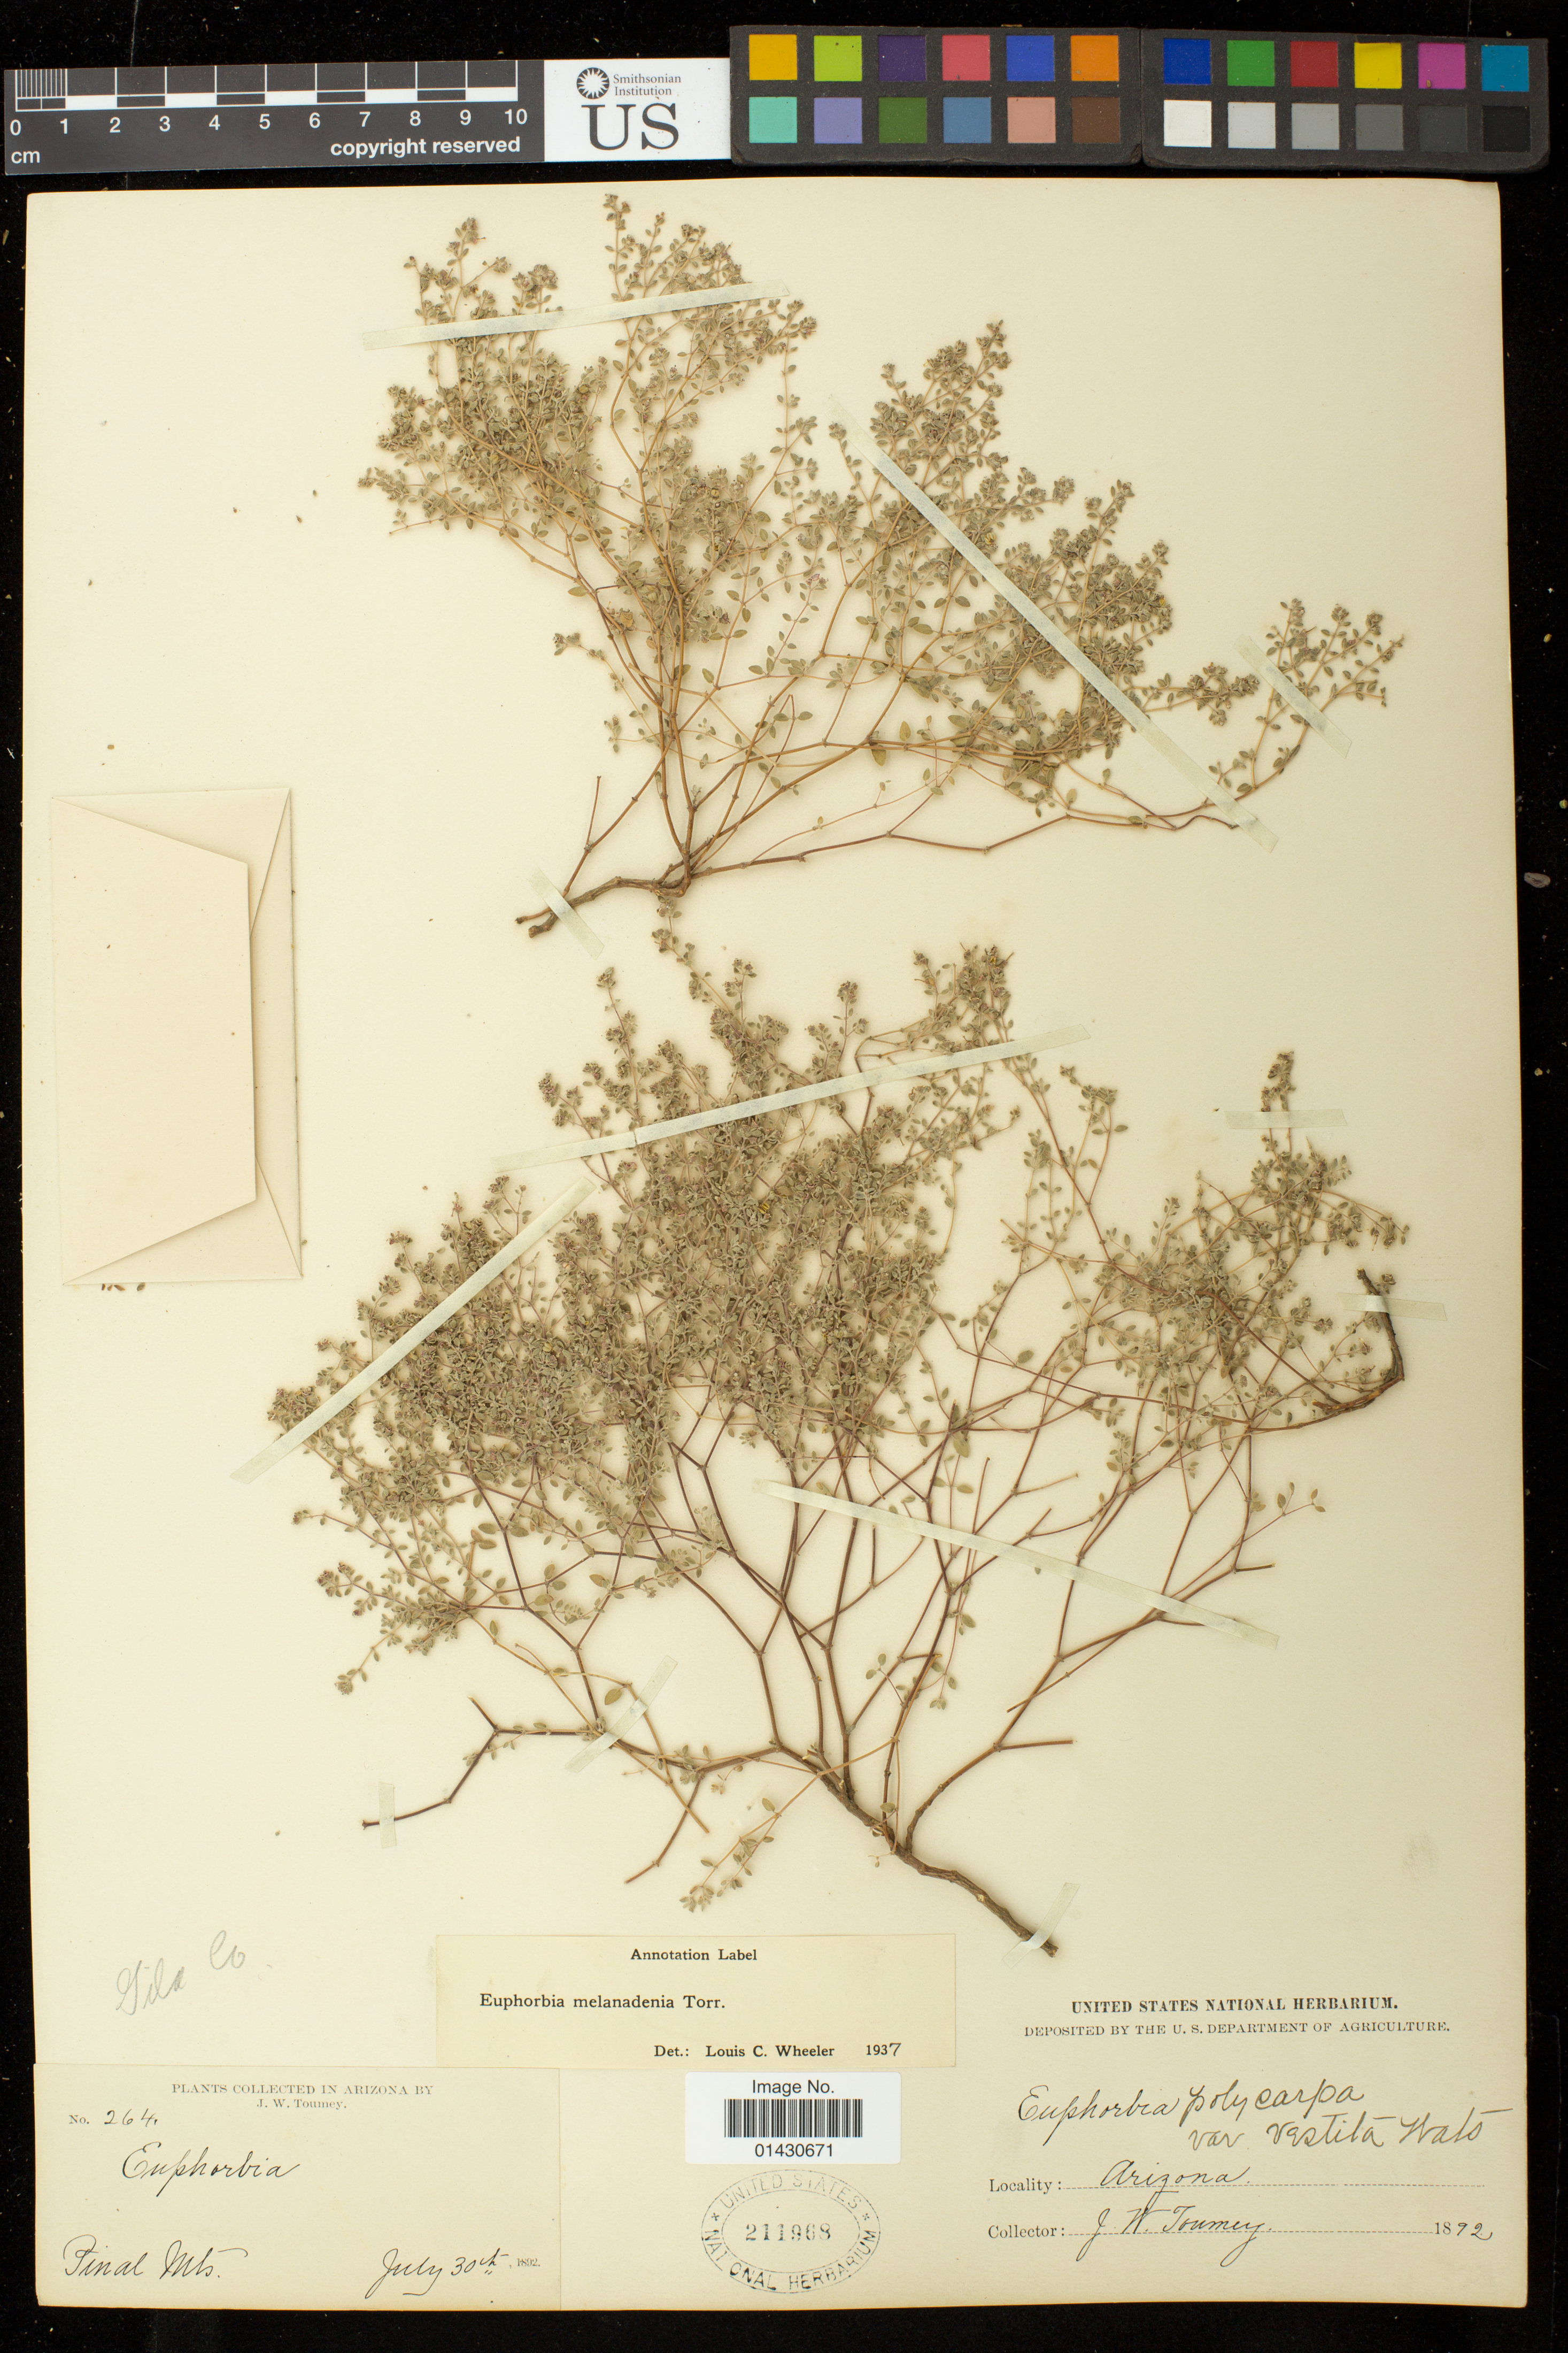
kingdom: Plantae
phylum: Tracheophyta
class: Magnoliopsida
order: Malpighiales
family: Euphorbiaceae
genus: Euphorbia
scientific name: Euphorbia melanadenia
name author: Torr.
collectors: J. W. Toumey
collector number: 264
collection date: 1892-07-30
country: United States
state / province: Arizona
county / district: Pinal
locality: Pinal Mts.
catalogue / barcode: US 211968